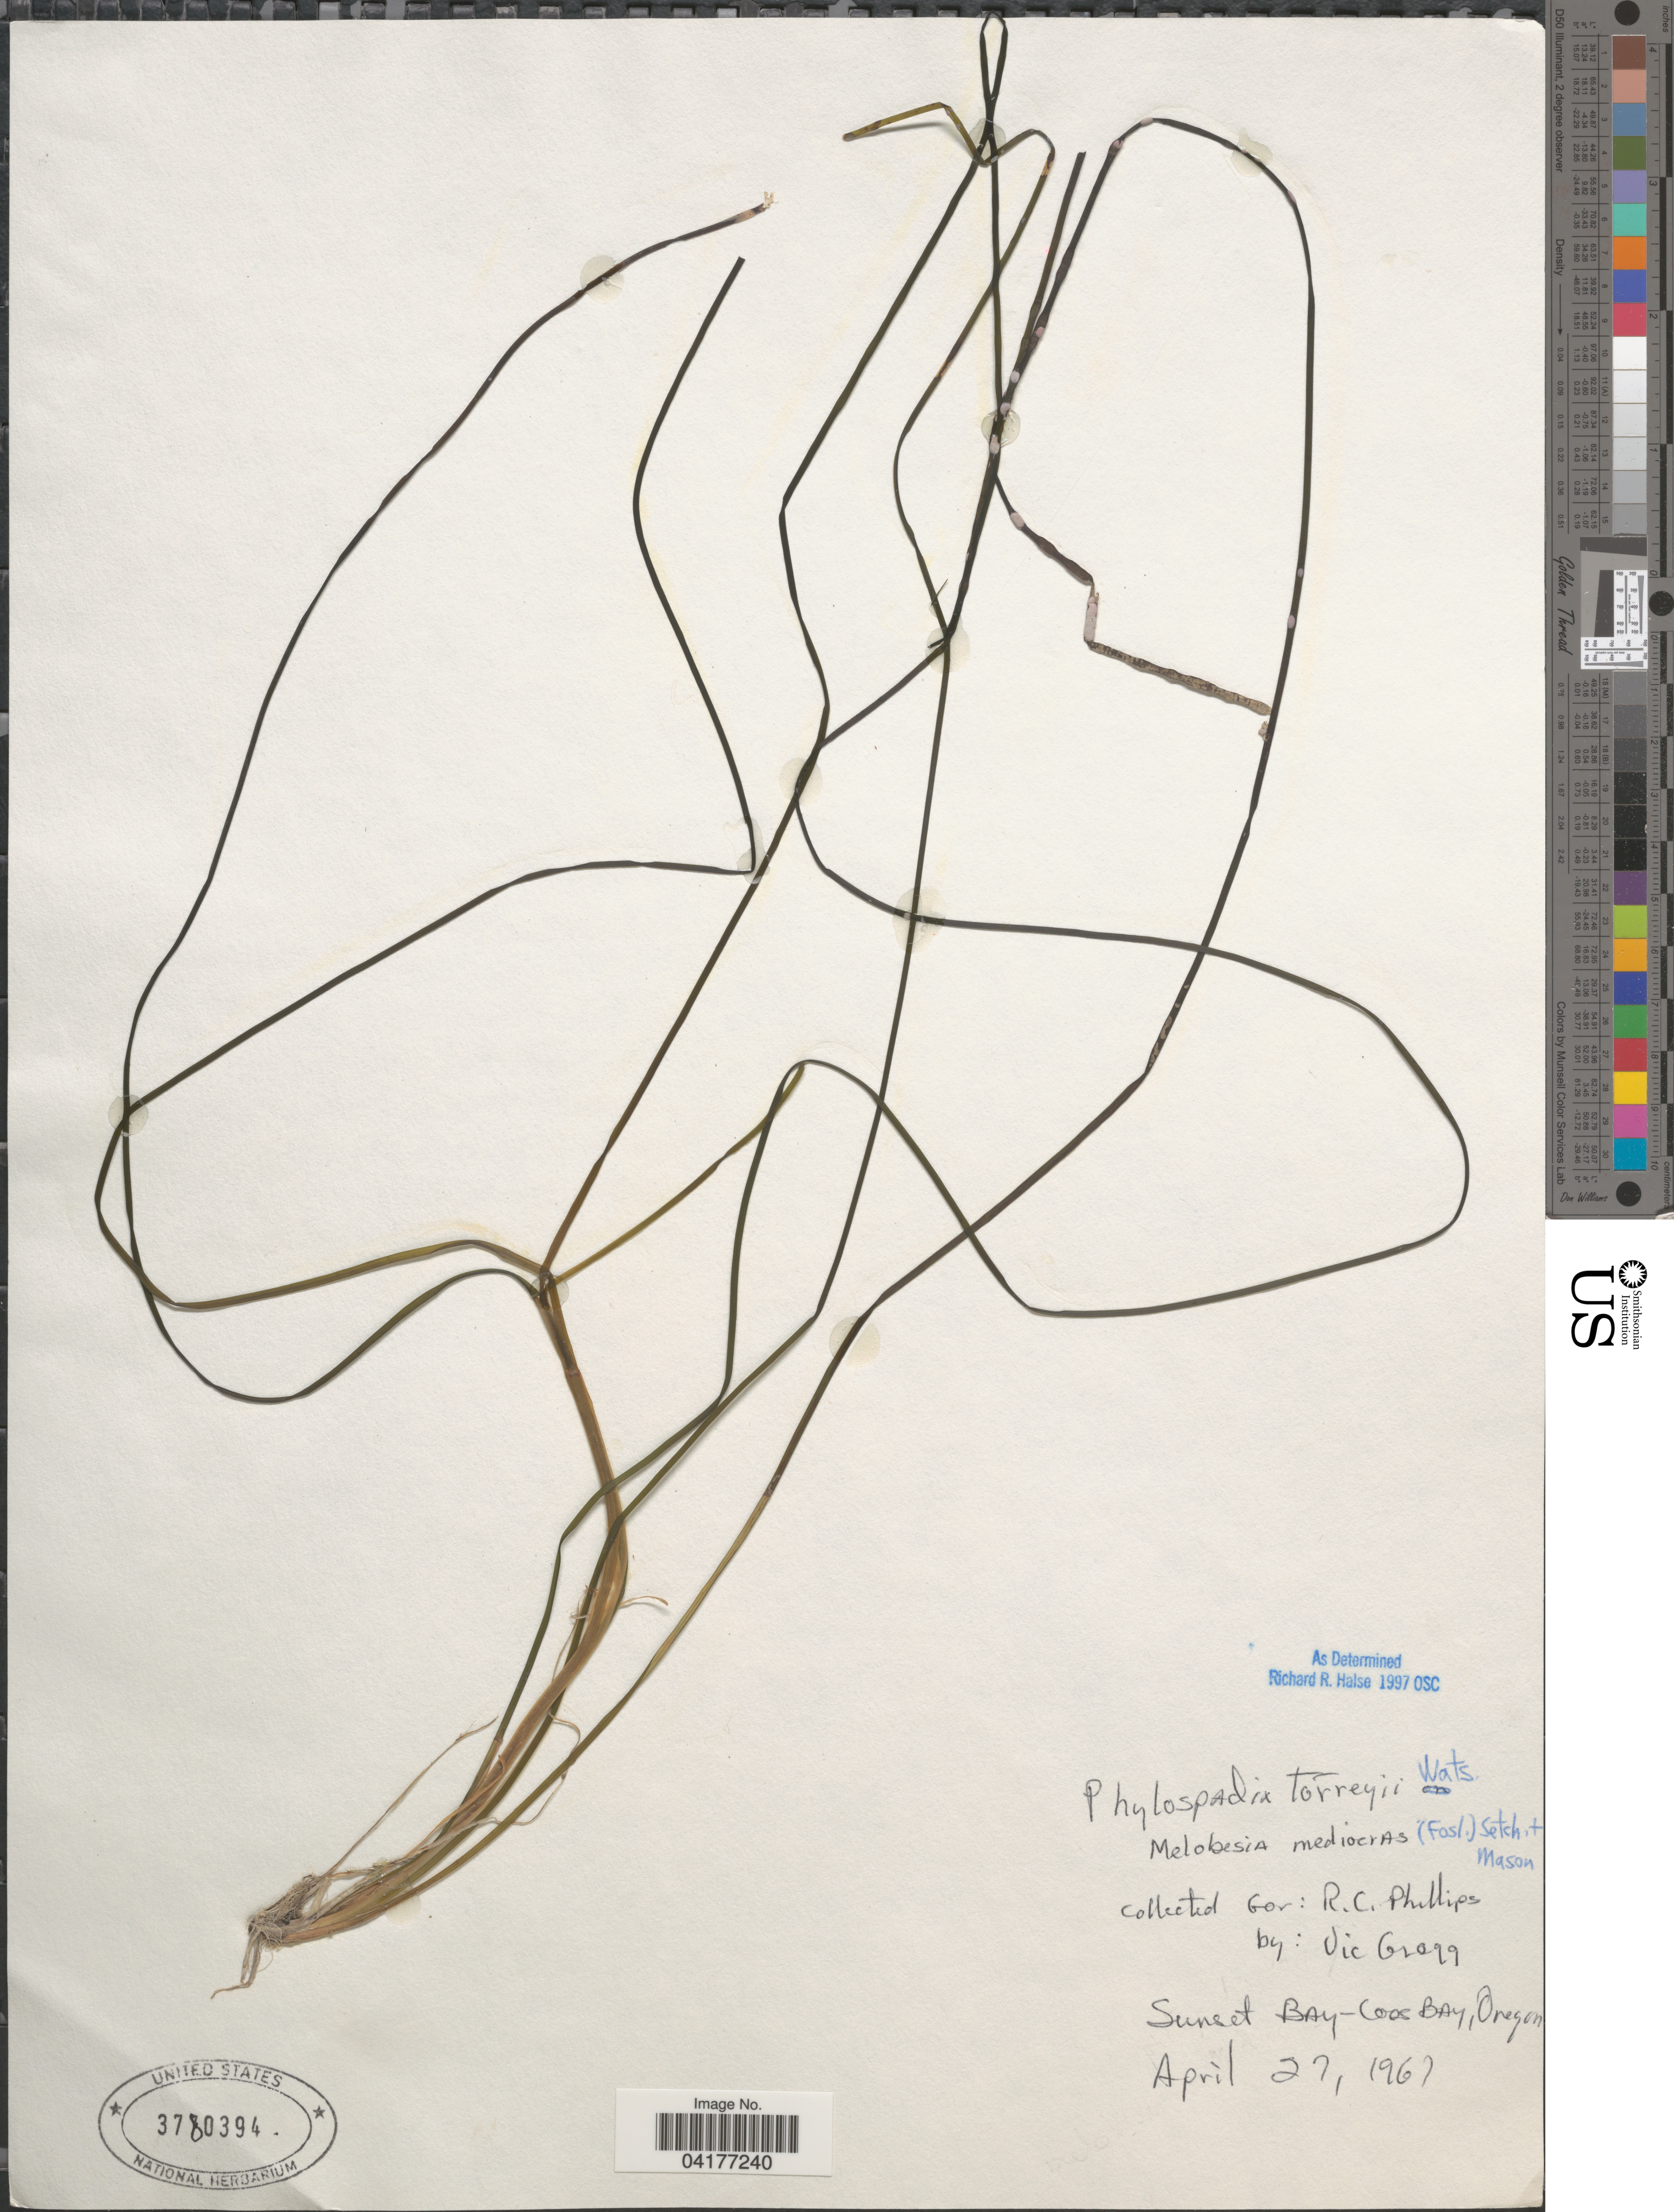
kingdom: Plantae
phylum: Tracheophyta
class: Liliopsida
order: Alismatales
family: Zosteraceae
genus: Phyllospadix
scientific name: Phyllospadix torreyi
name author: S. Watson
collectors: V. Gregg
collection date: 1967-04-27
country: United States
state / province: Oregon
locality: Sunset Bay - Coos Bay.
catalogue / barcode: US 3780394